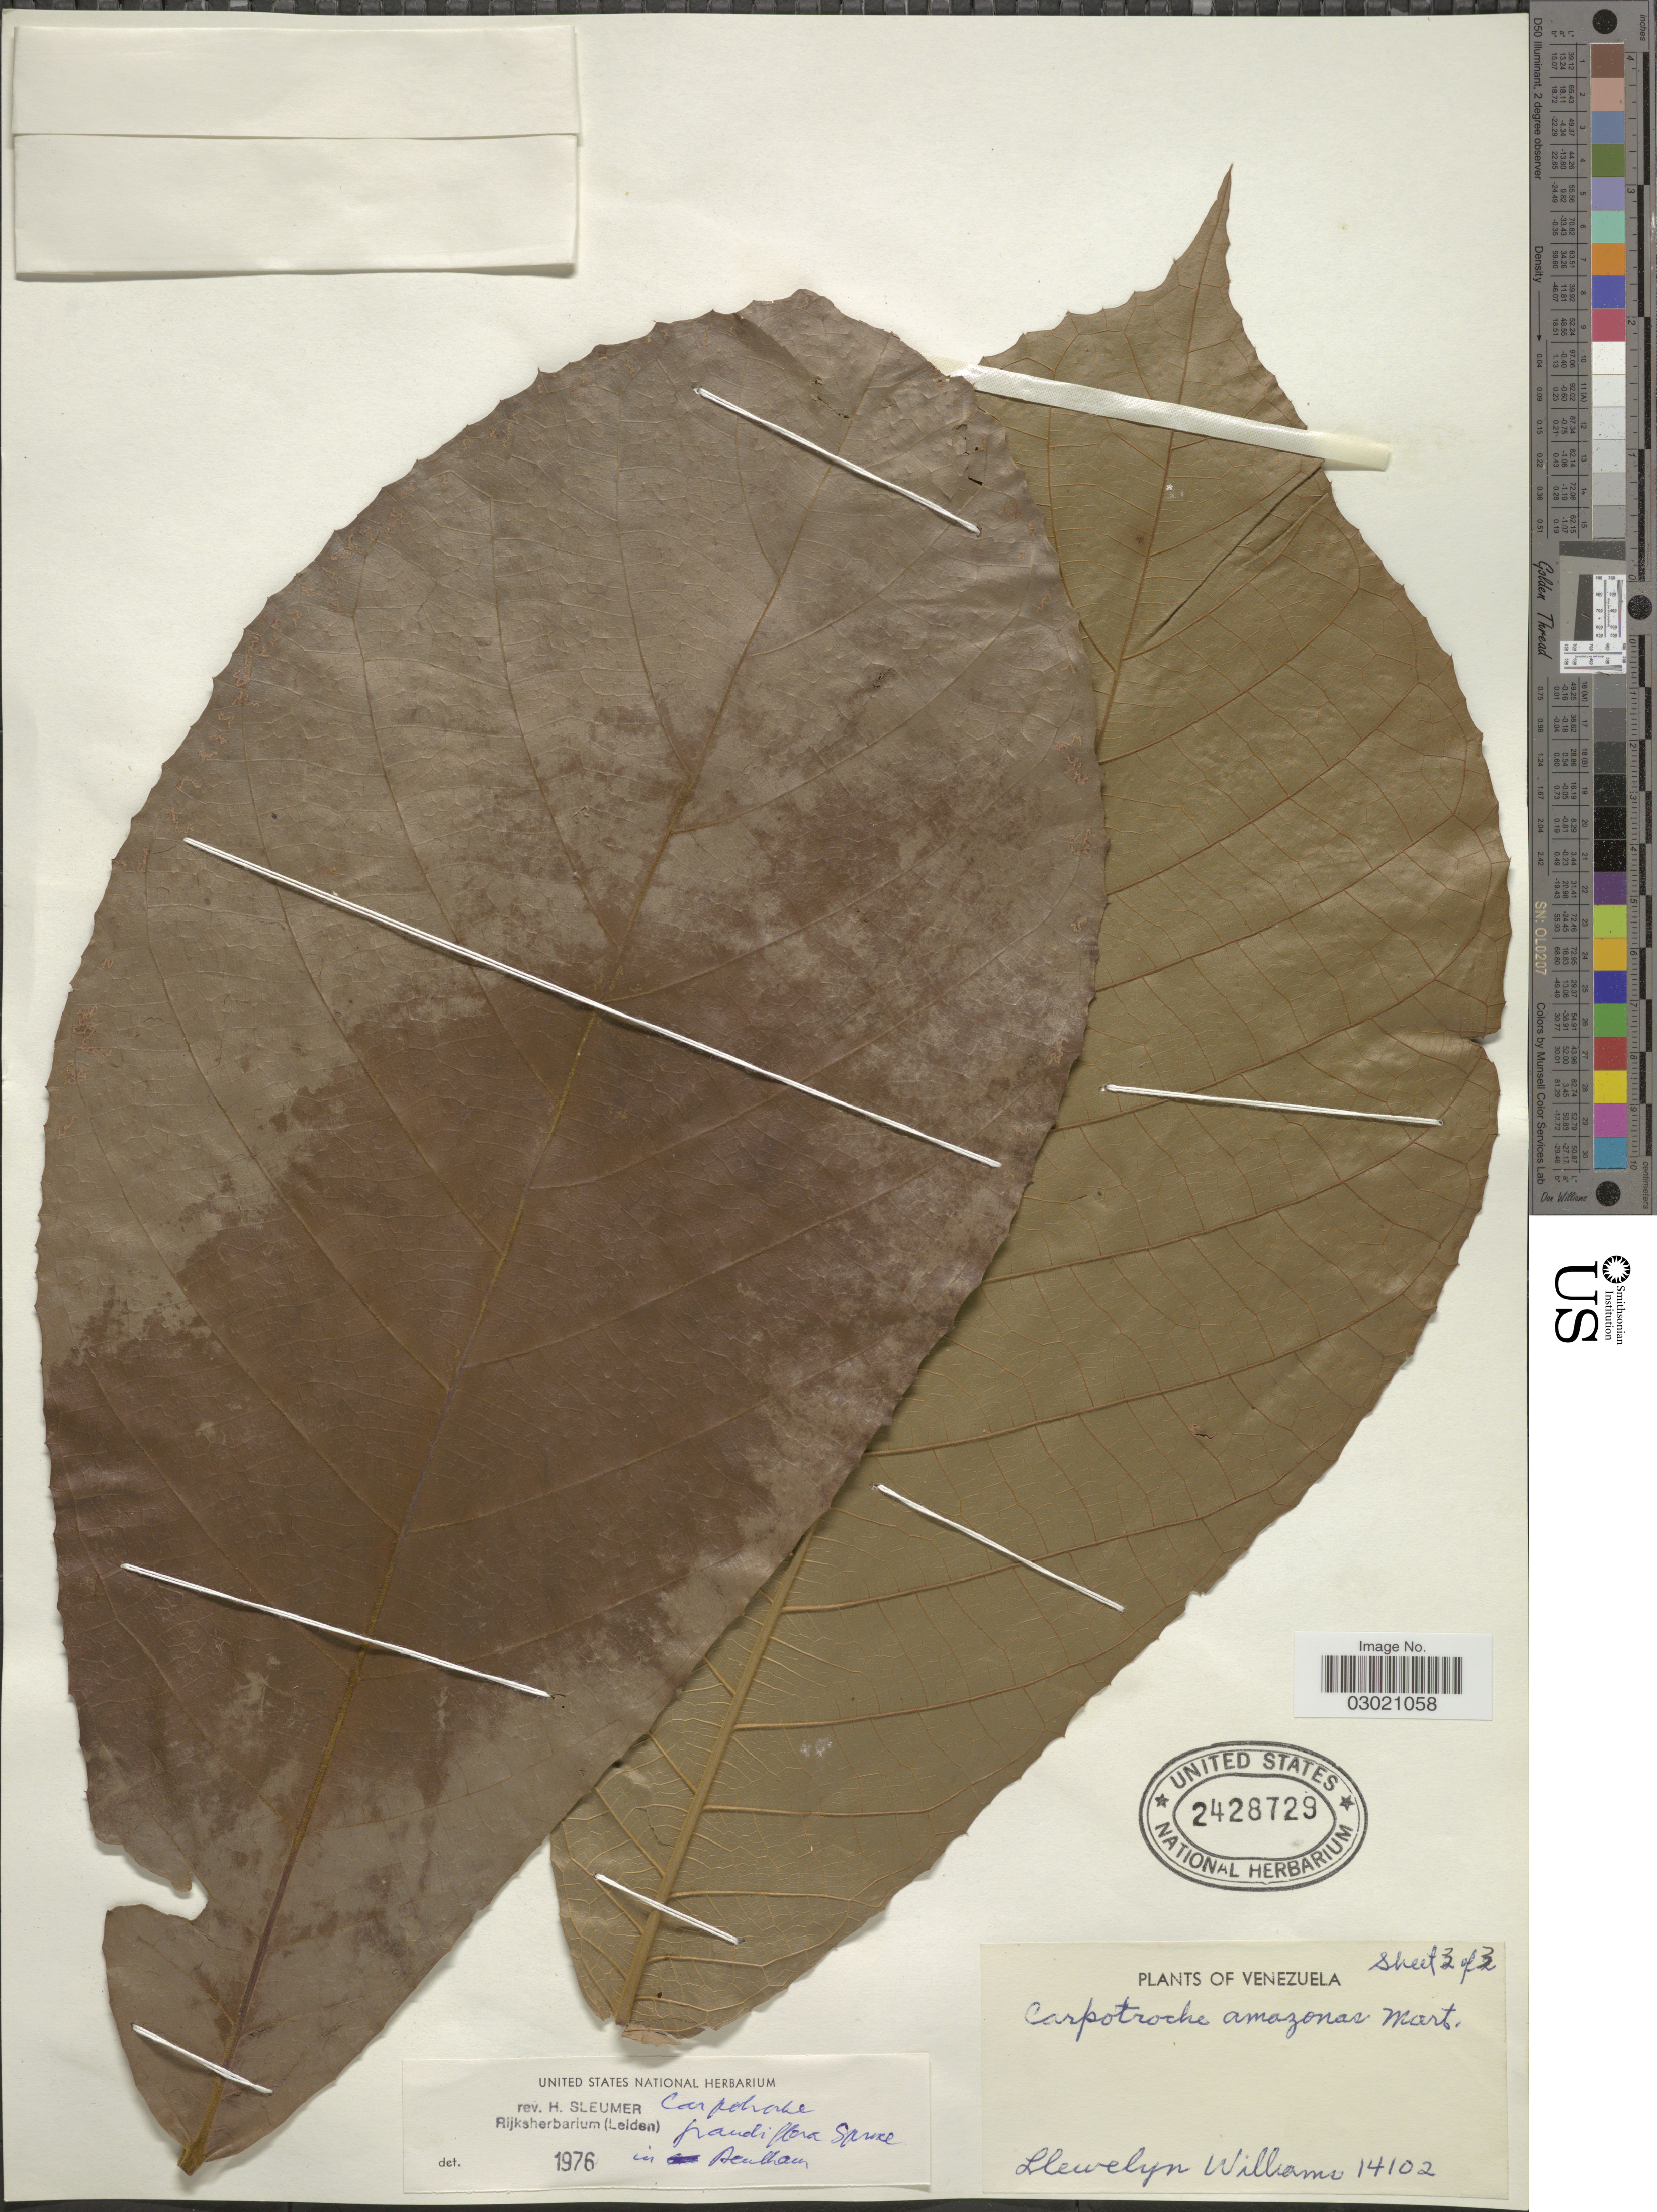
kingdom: Plantae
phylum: Tracheophyta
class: Magnoliopsida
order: Malpighiales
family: Achariaceae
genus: Carpotroche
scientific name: Carpotroche grandiflora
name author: Spruce ex Eichler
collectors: Ll. Williams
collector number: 14102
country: Venezuela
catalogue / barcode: US 2428729